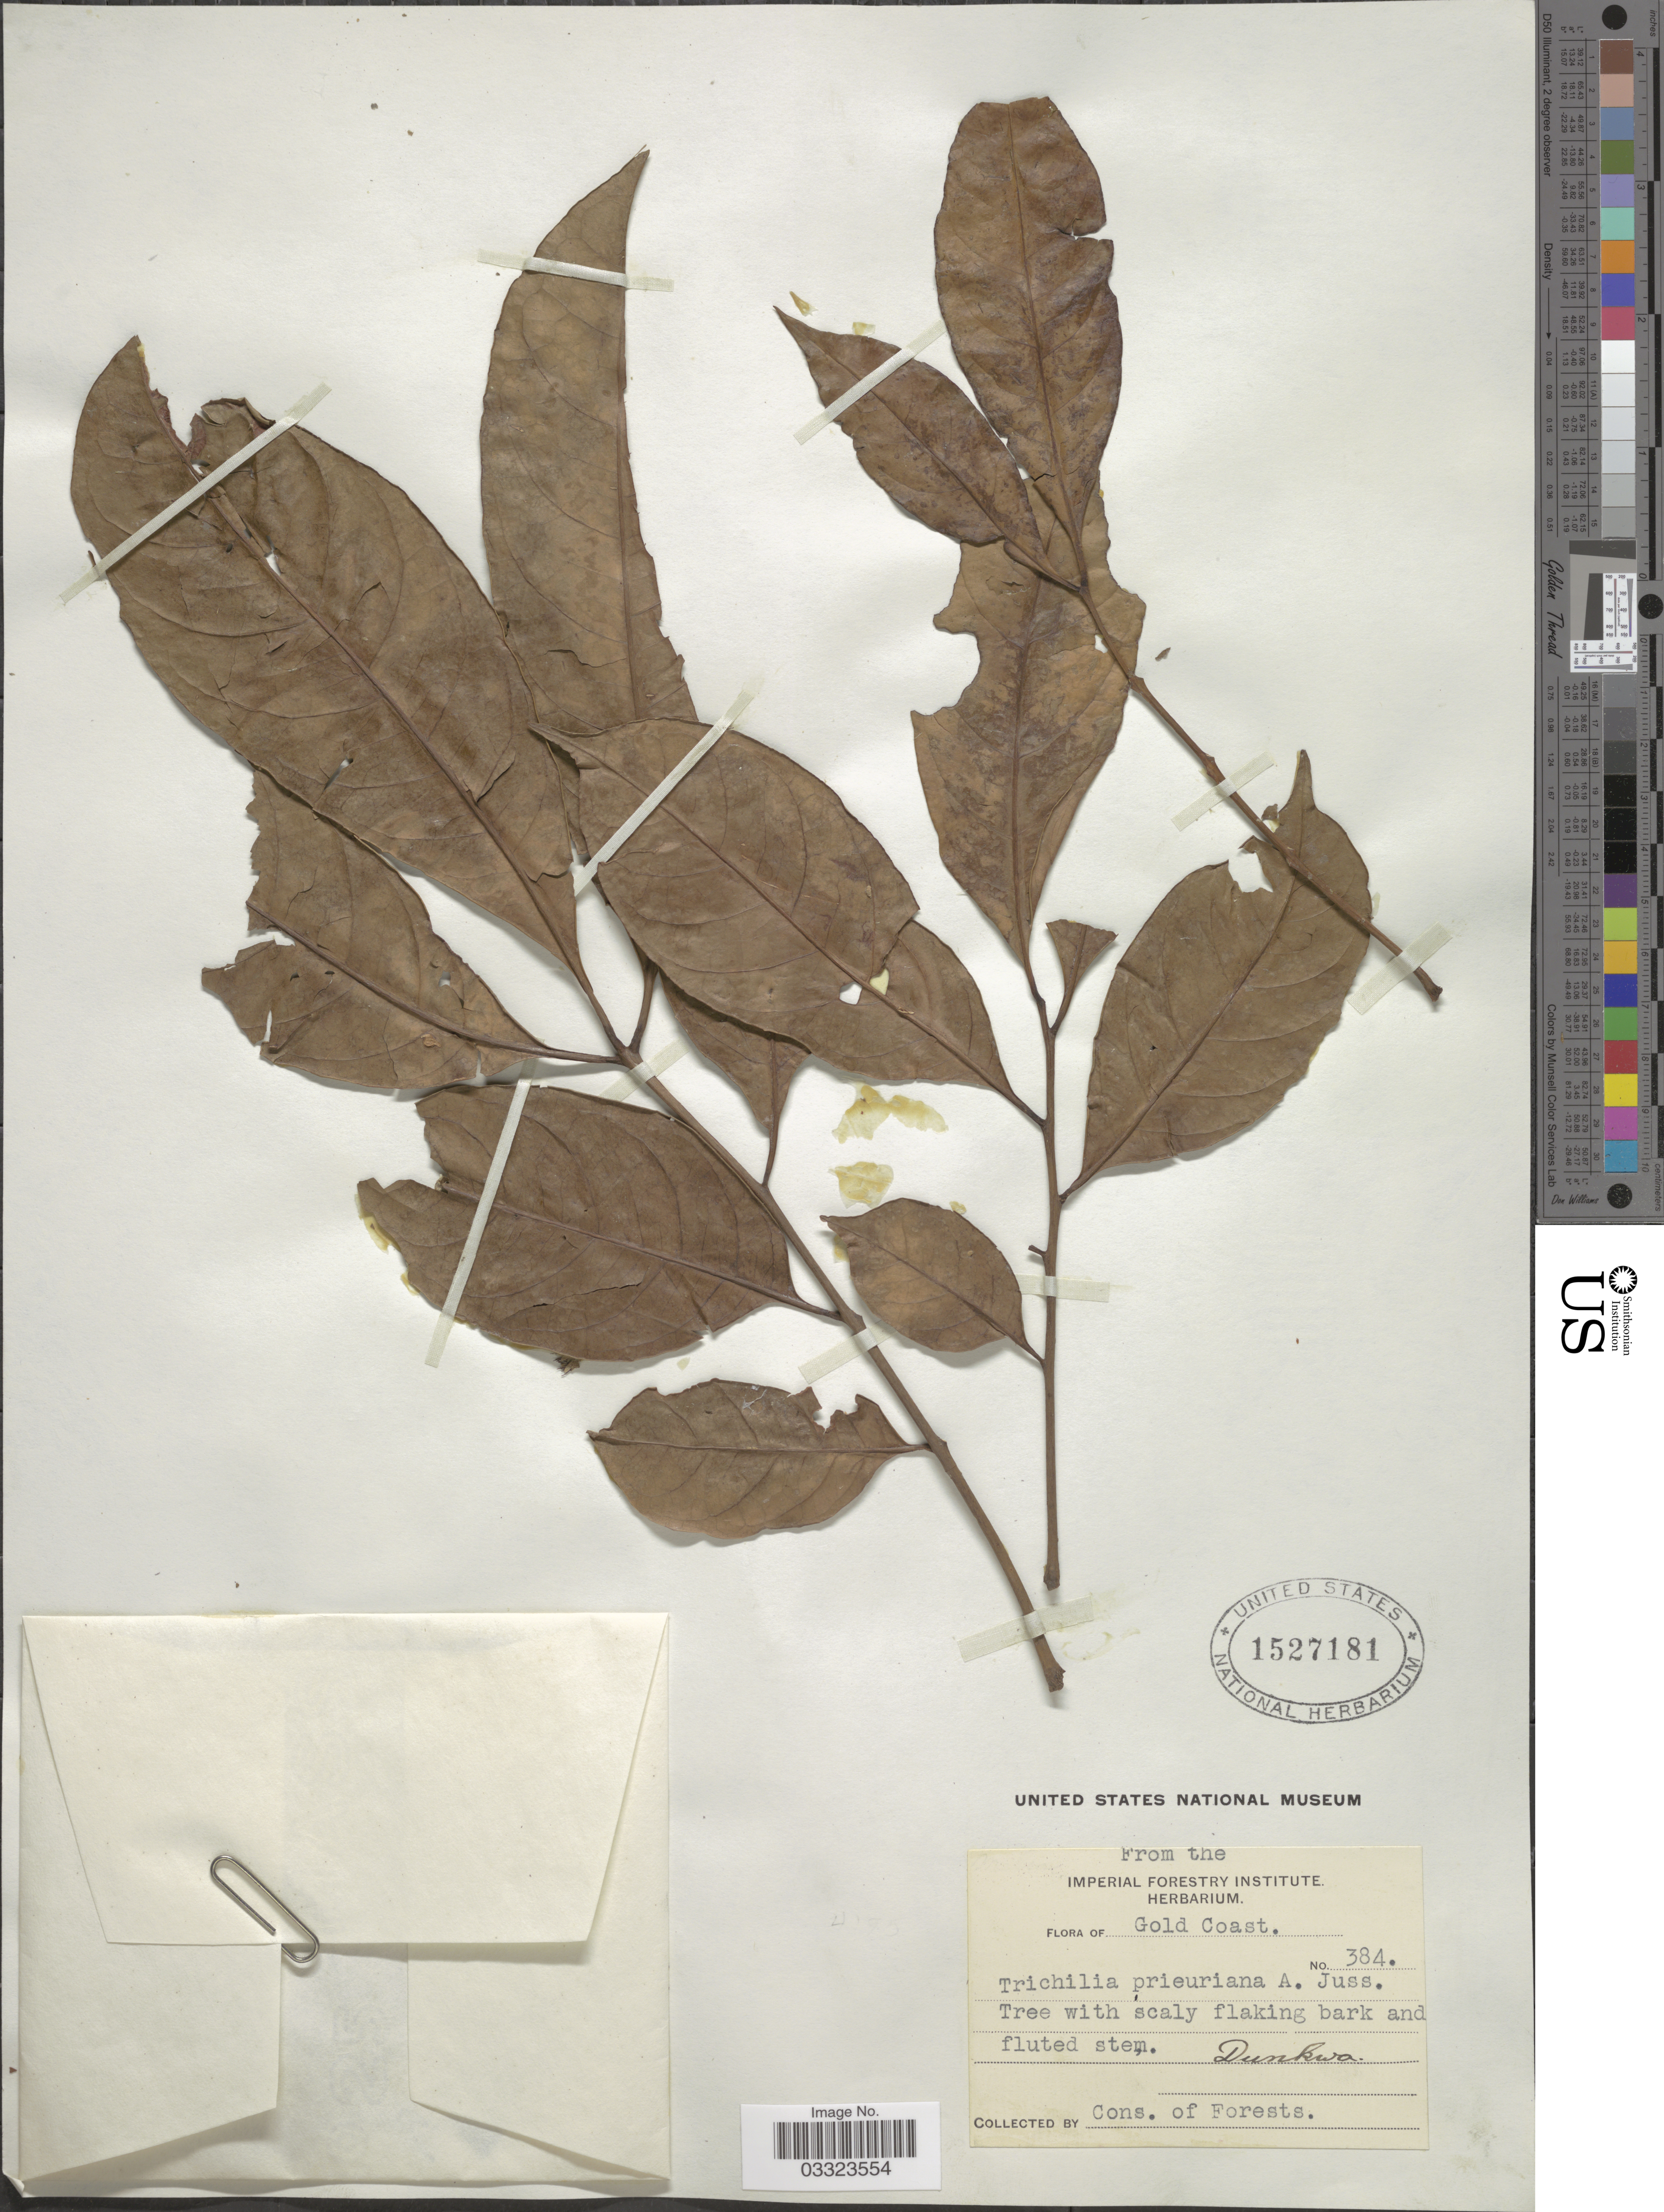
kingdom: Plantae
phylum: Tracheophyta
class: Magnoliopsida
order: Sapindales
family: Meliaceae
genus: Trichilia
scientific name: Trichilia prieureana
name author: A. Juss.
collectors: Cons. of Forests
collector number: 384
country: Ghana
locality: Gold Coast. Dunkwa.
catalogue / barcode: US 1527181